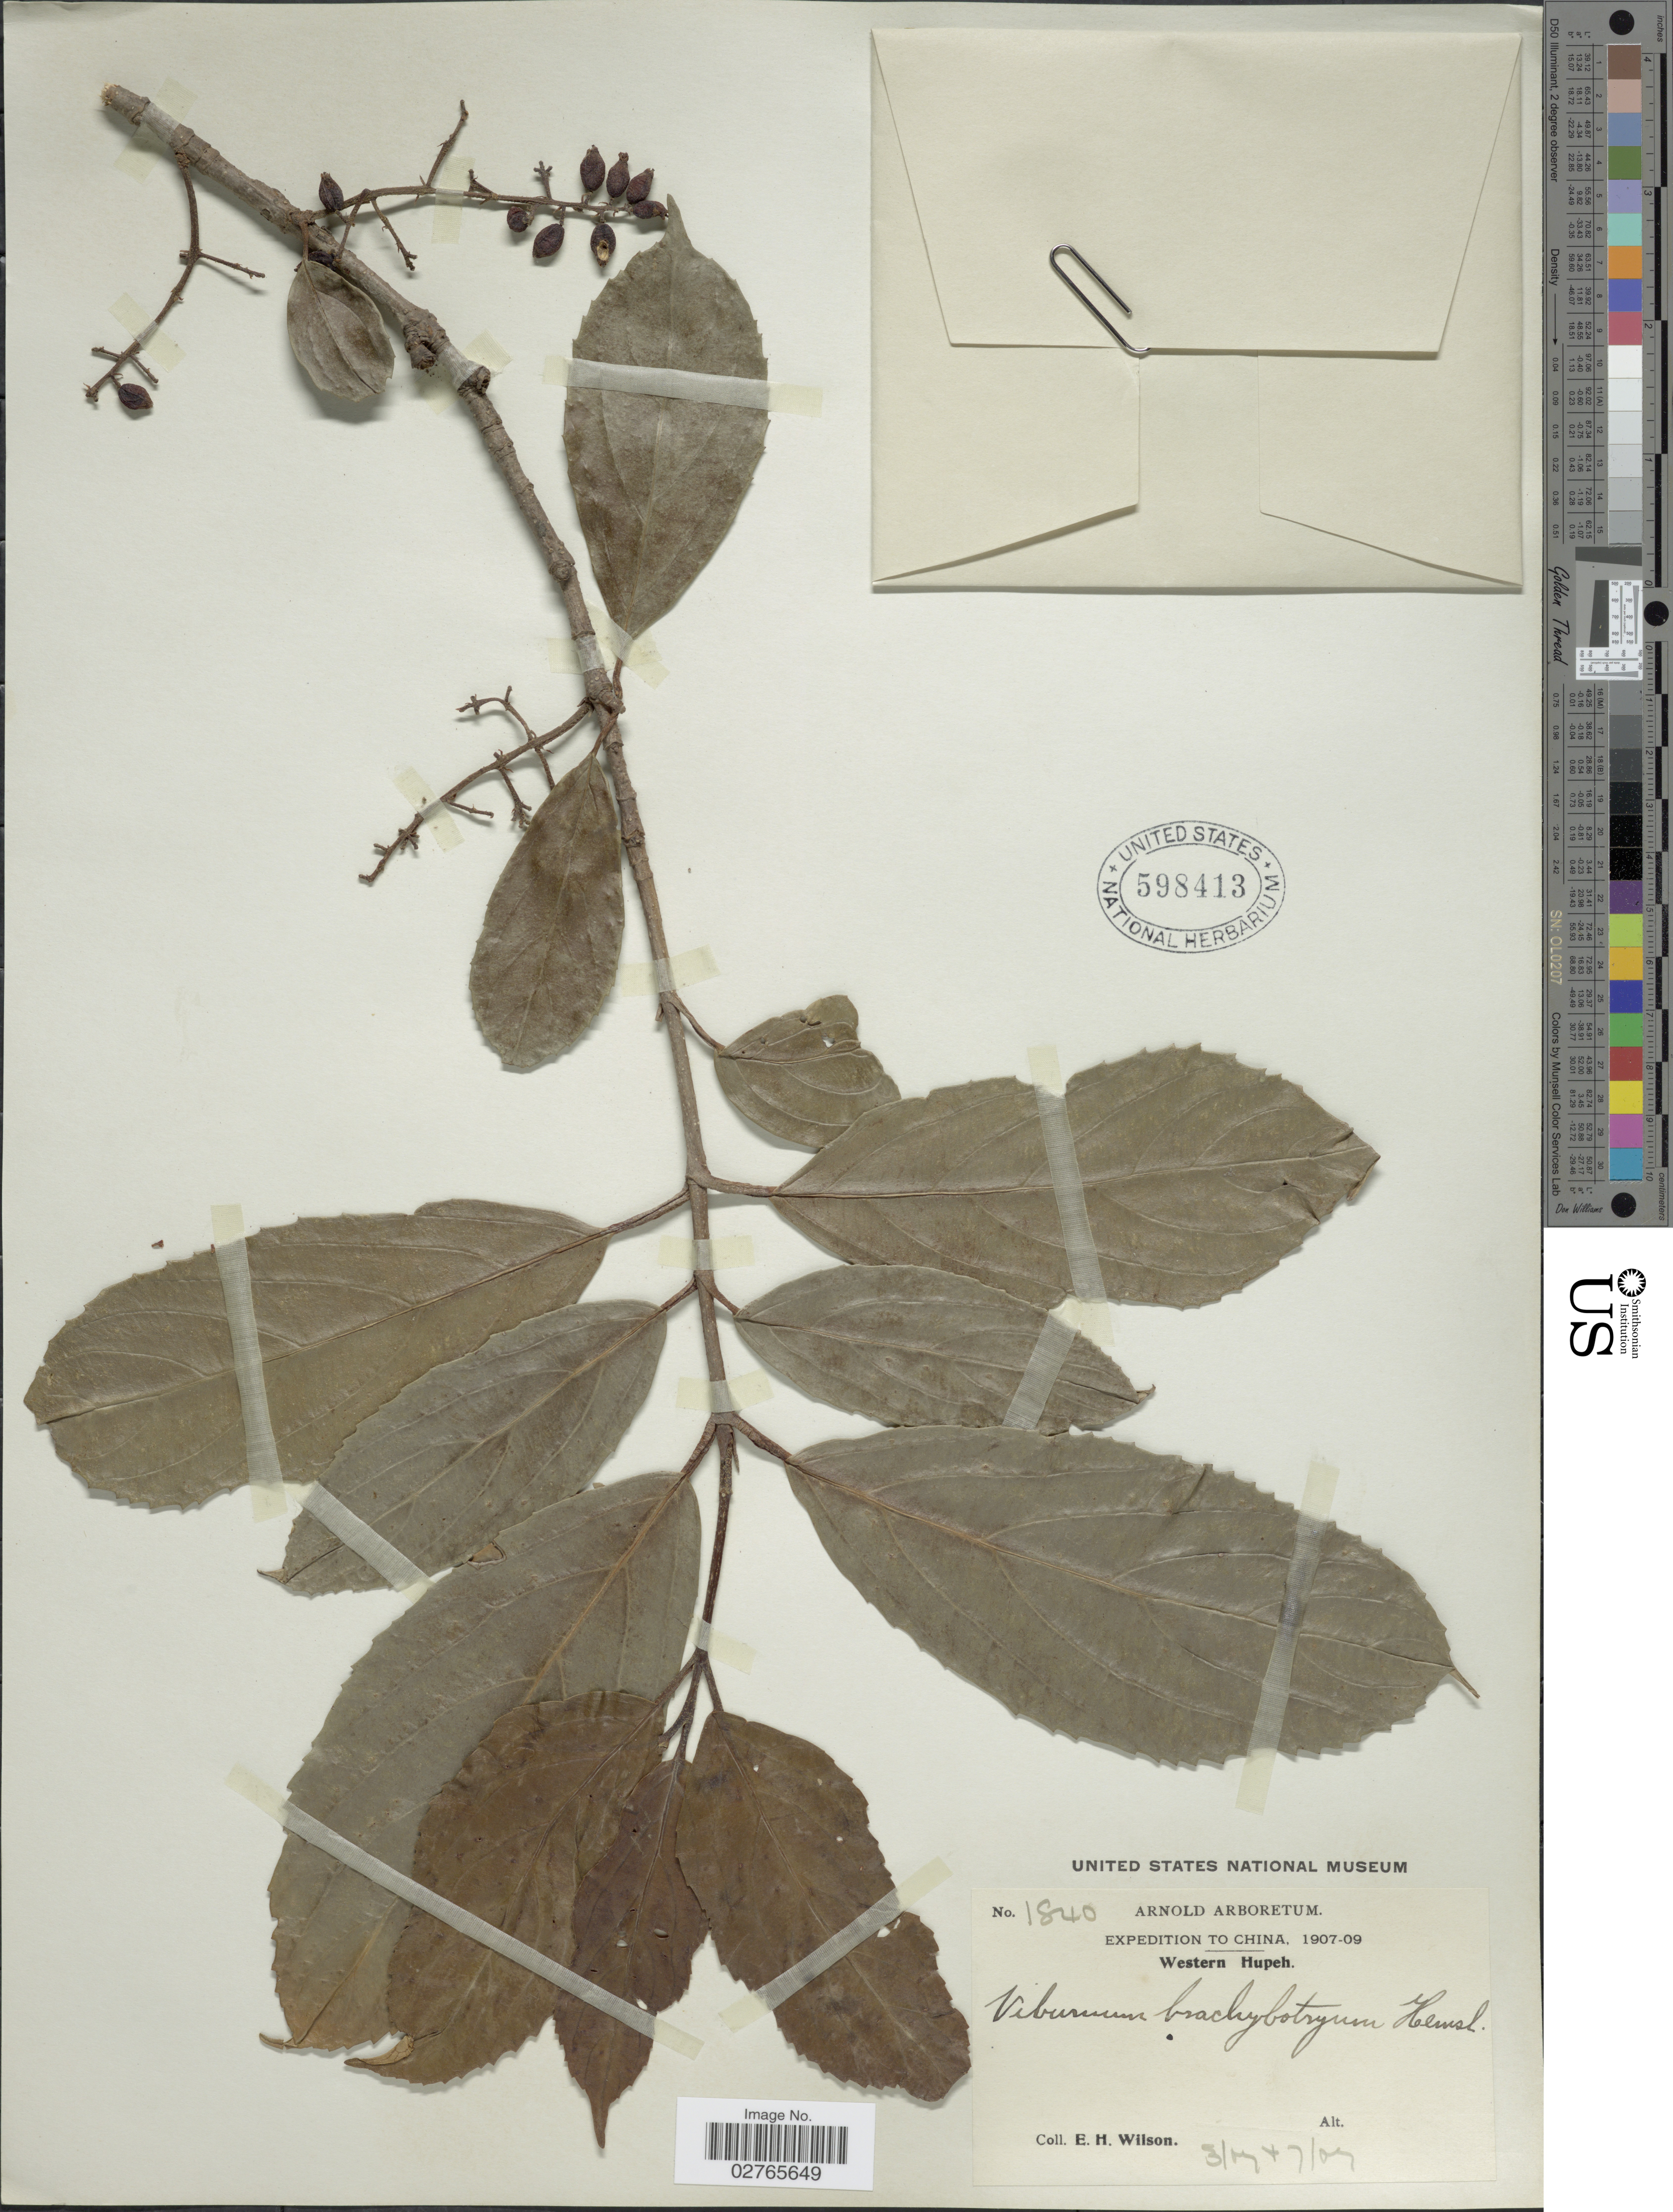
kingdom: Plantae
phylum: Tracheophyta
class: Magnoliopsida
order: Dipsacales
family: Viburnaceae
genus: Viburnum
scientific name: Viburnum brachybotryum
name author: Hemsl. in F.B. Forbes & Hemsl.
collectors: E. Wilson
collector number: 1840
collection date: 1907-03/1907-07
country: China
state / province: Hubei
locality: Western Hupeh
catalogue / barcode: US 598413